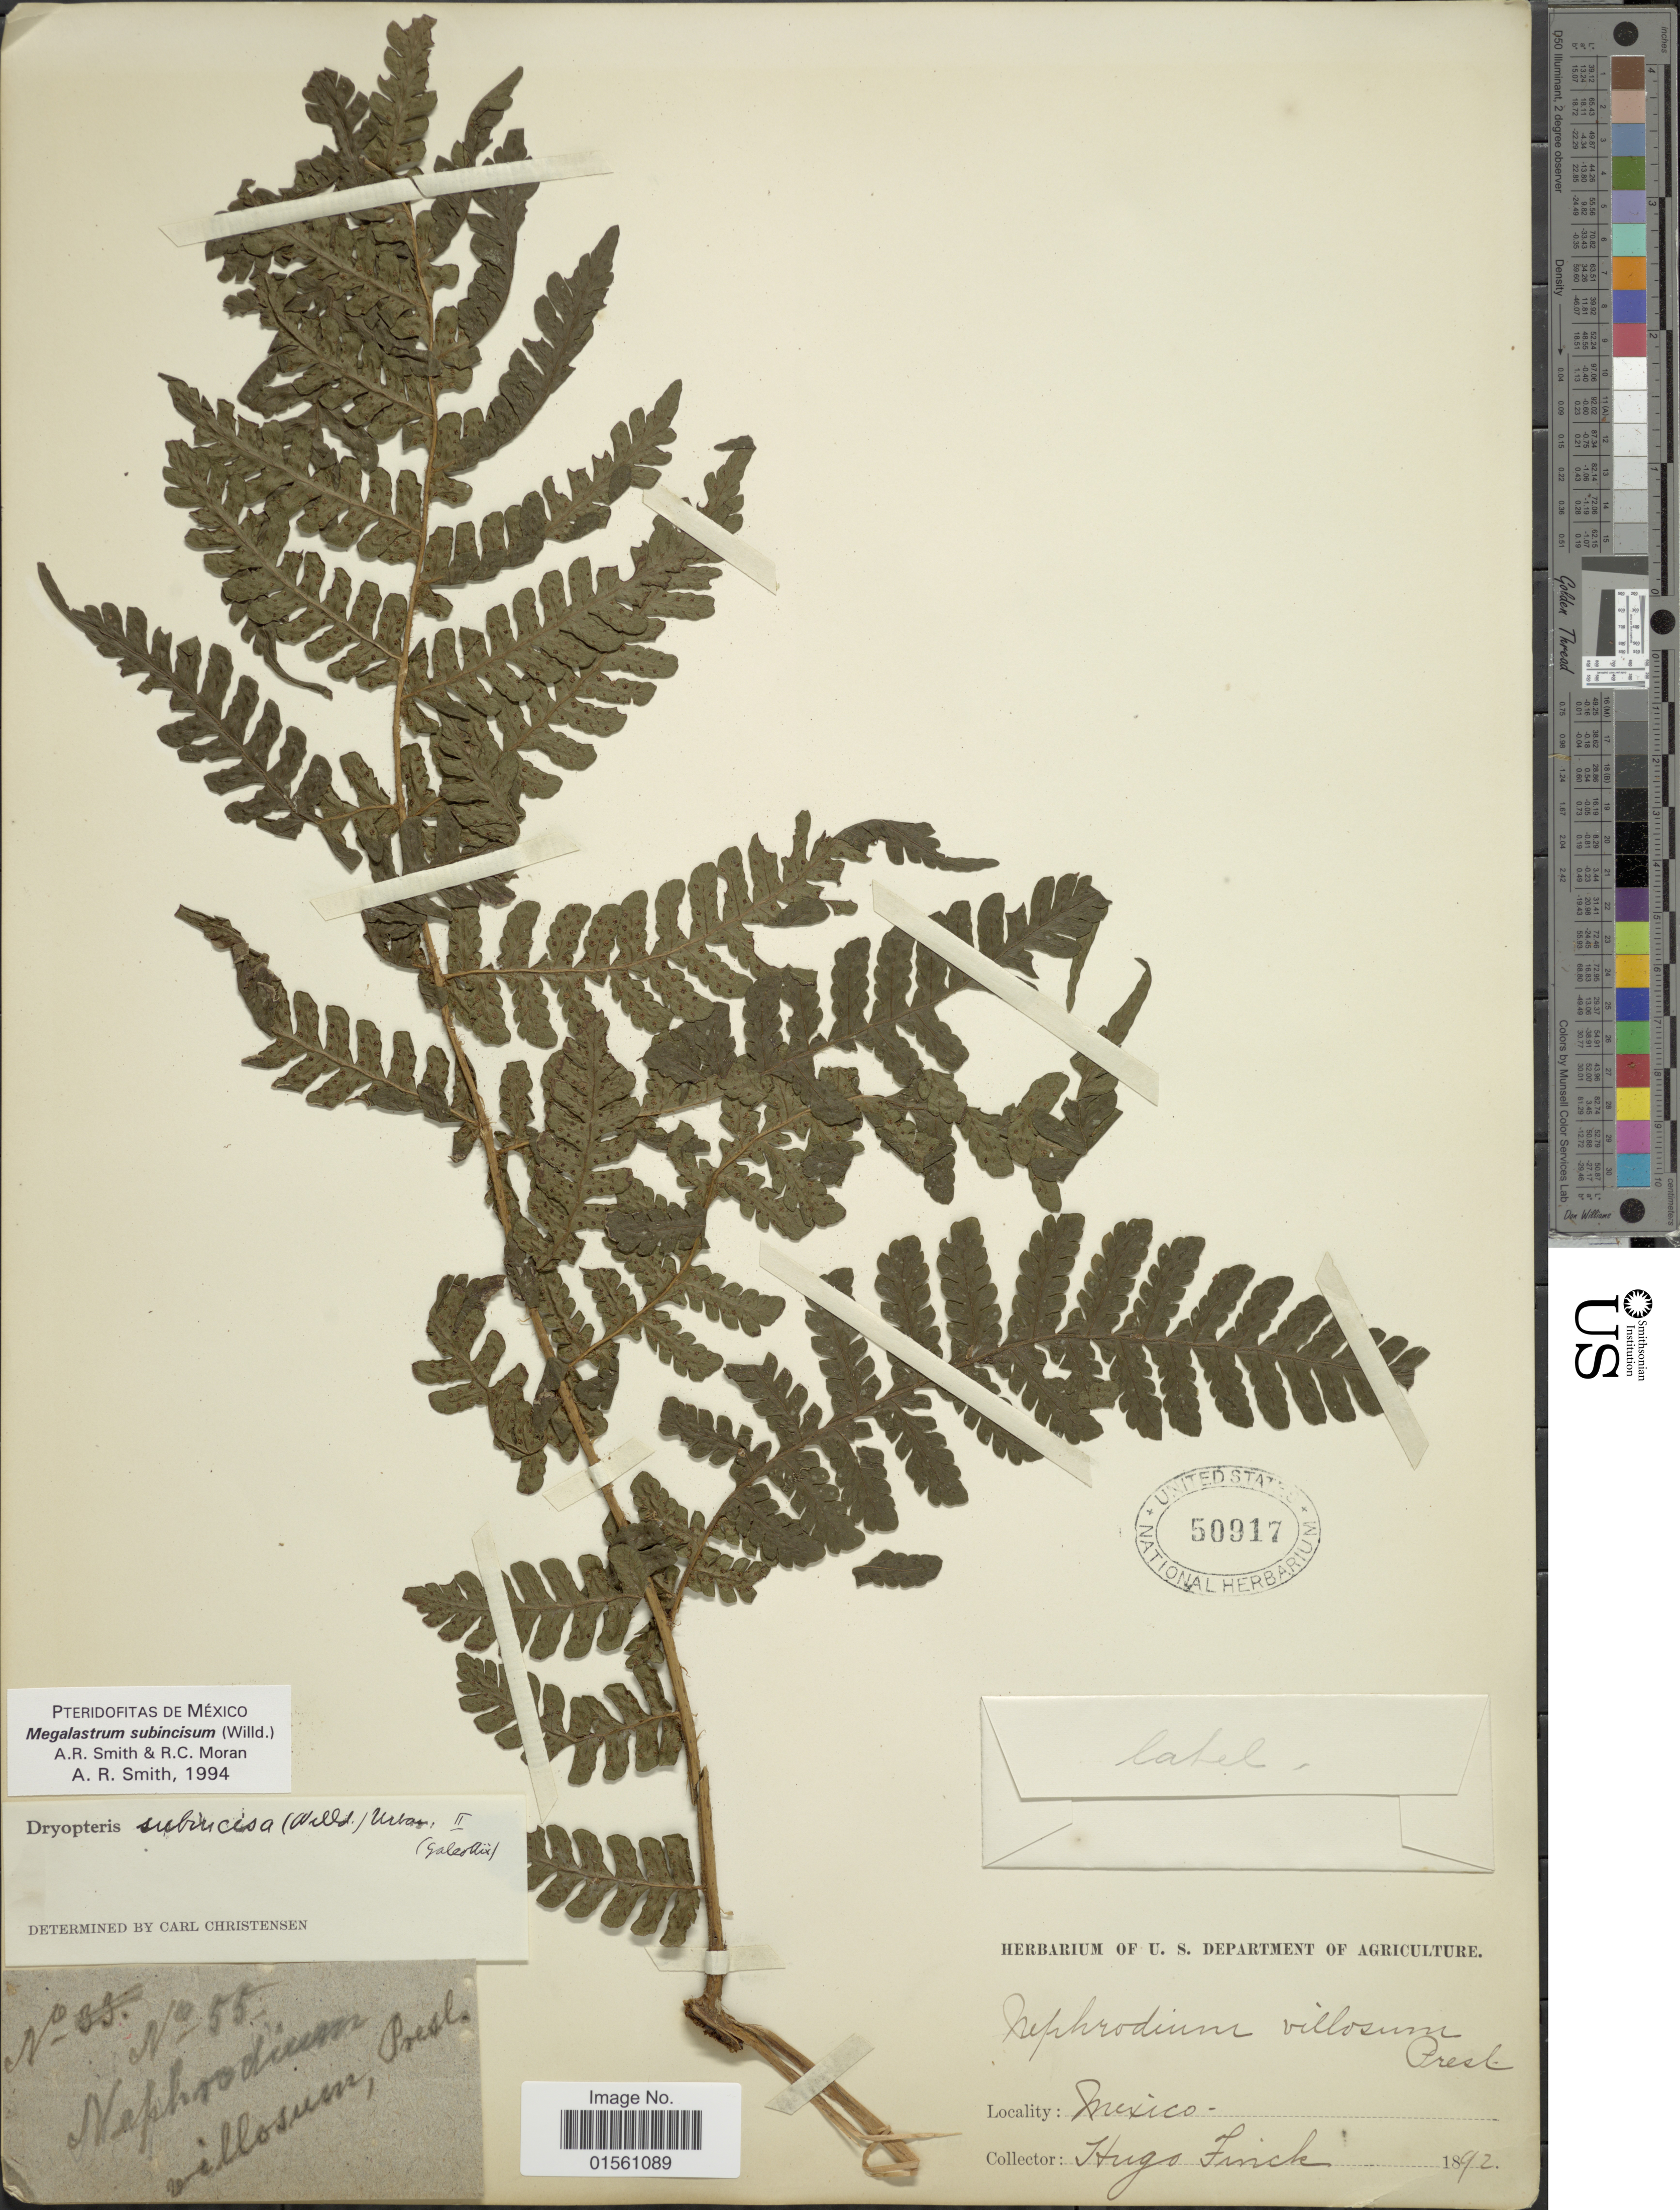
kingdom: Plantae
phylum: Tracheophyta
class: Polypodiopsida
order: Polypodiales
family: Dryopteridaceae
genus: Megalastrum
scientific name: Megalastrum subincisum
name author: (Willd.) A.R. Sm. & R.C. Moran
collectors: H. Finck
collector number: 55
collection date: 1892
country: Mexico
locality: Mexico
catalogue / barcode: US 50917